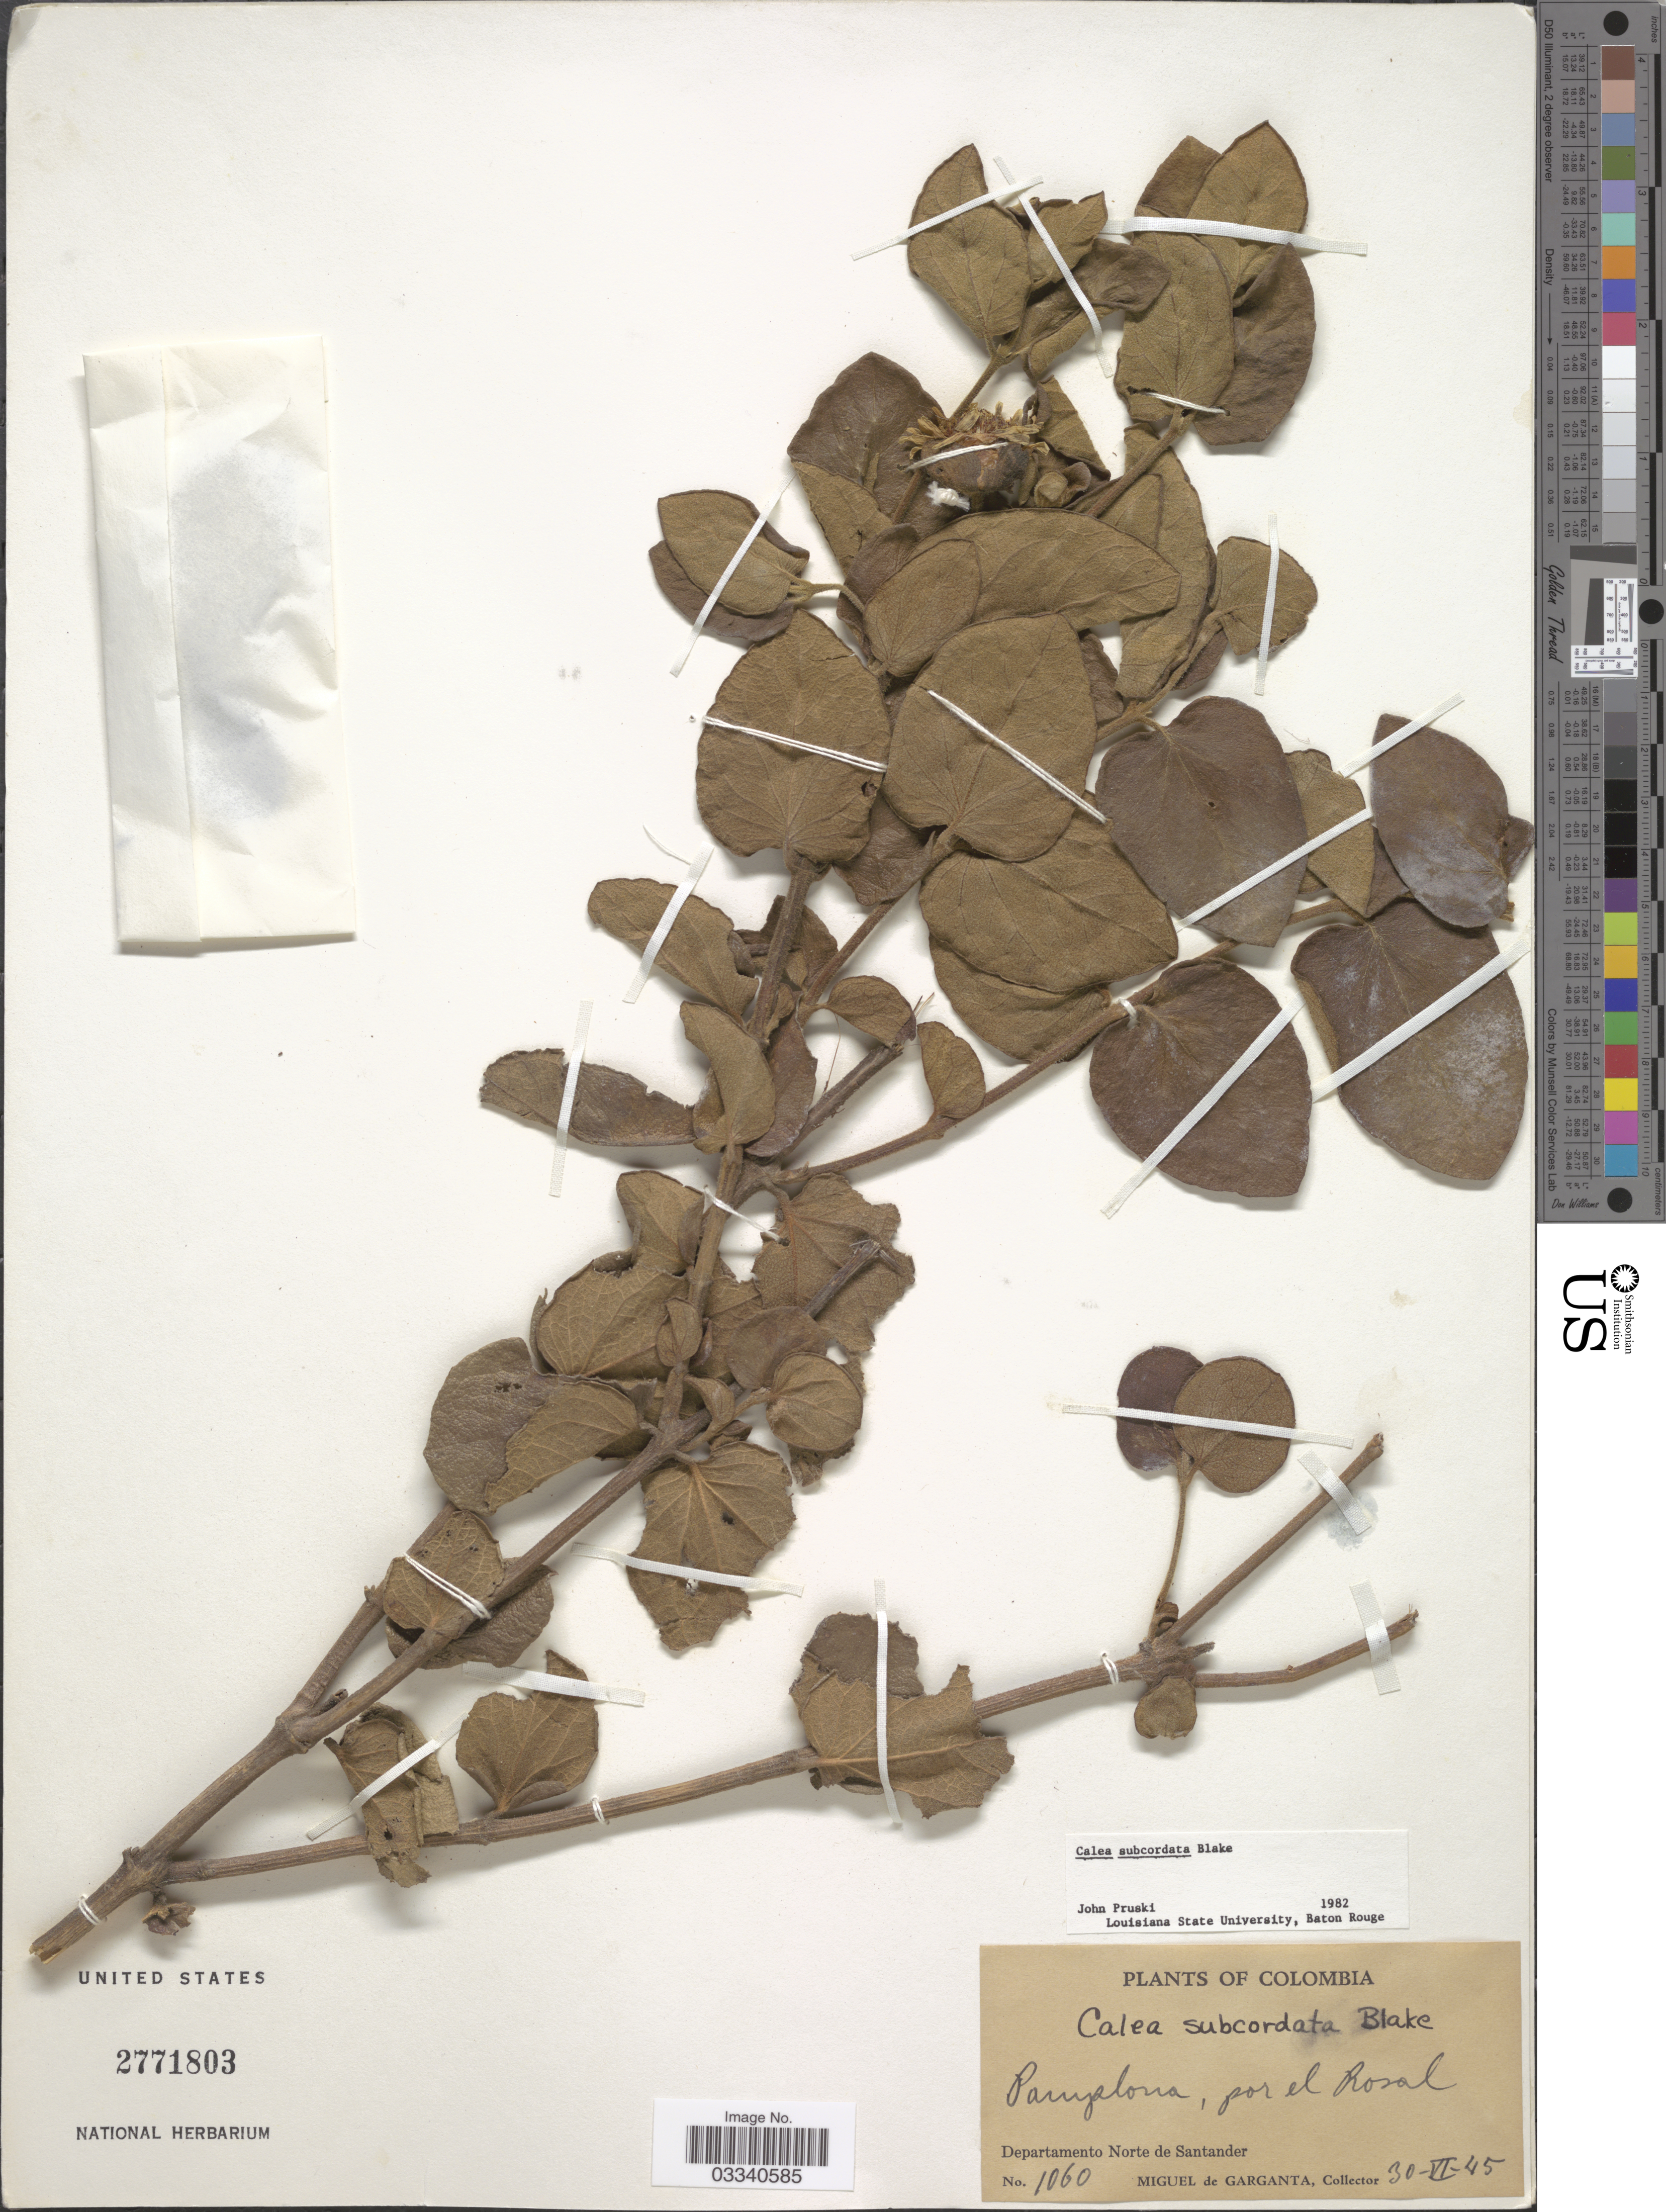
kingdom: Plantae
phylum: Tracheophyta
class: Magnoliopsida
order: Asterales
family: Asteraceae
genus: Calea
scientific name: Calea subcordata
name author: S.F. Blake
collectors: M. Garganta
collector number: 1060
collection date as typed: Transcribed d/m/y: 30/6/45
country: Colombia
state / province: Norte de Santander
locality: Pamplona, por el Rosal. Departamento Norte de Santander.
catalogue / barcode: US 2771803